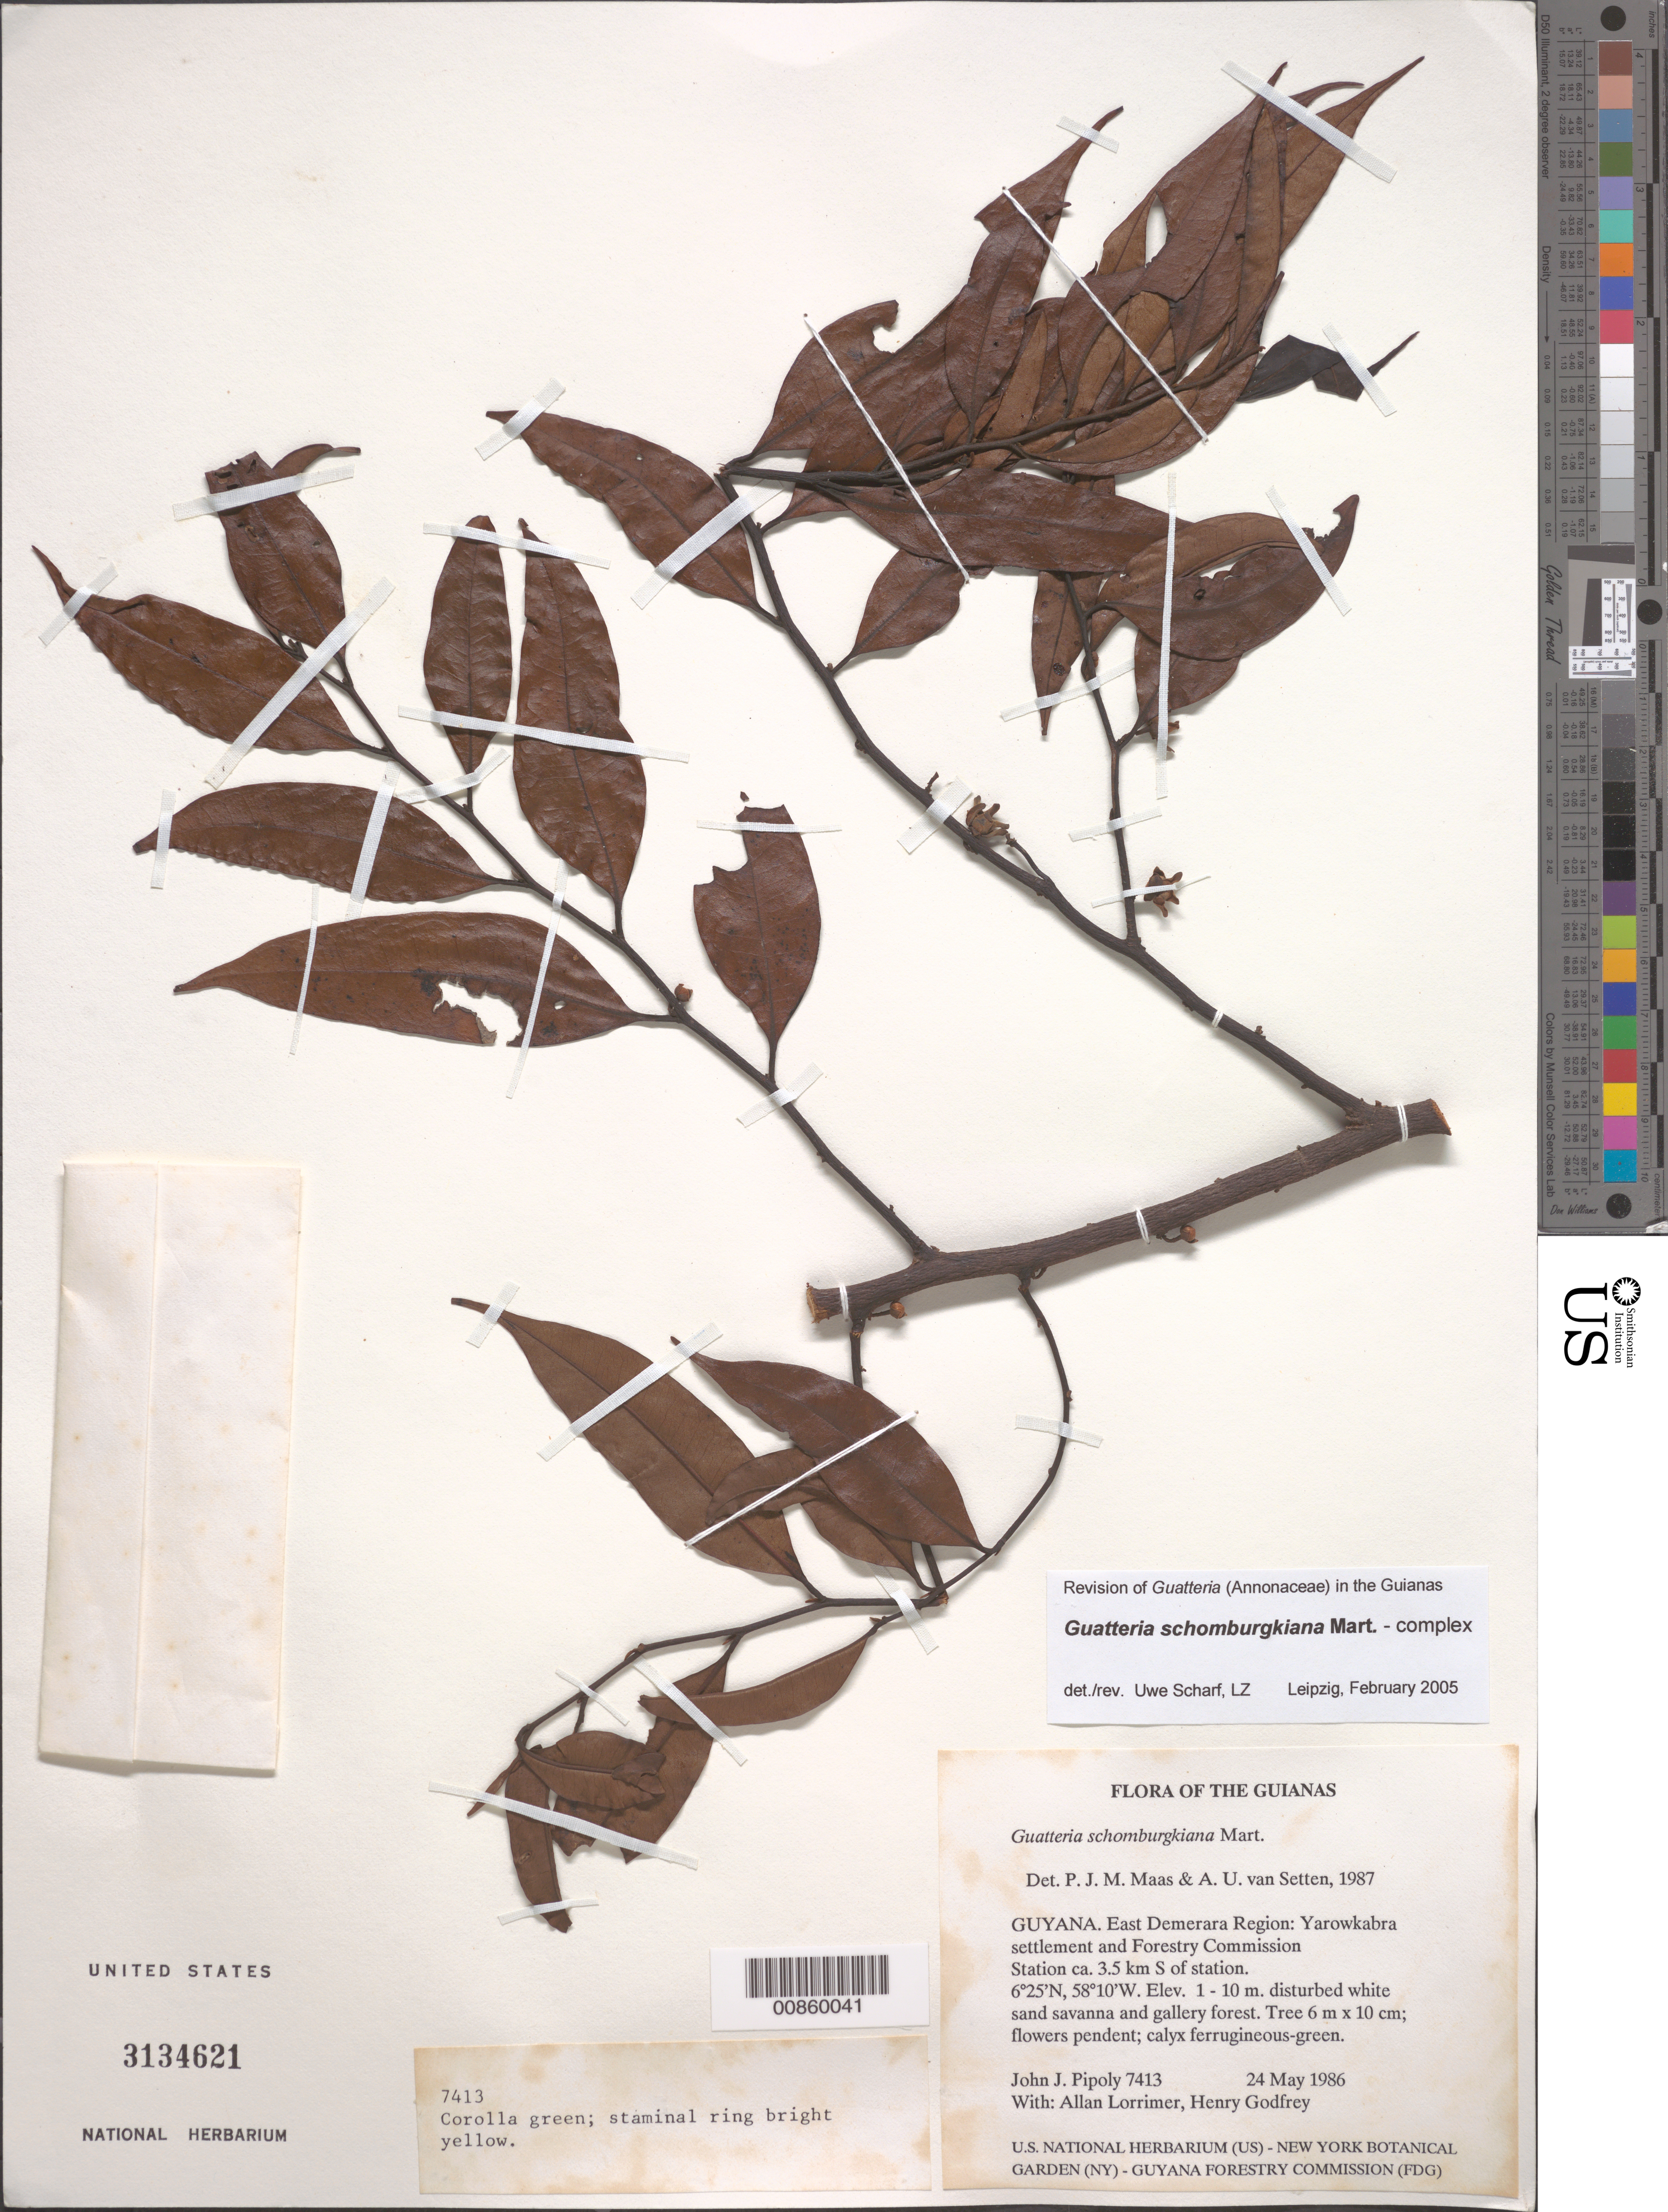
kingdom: Plantae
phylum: Tracheophyta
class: Magnoliopsida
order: Magnoliales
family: Annonaceae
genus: Guatteria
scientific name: Guatteria schomburgkiana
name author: Mart.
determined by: Scharf, U.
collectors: J. J. Pipoly, A. Lorrimer & H. Godfrey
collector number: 7413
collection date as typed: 24 May 1986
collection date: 1986-05-24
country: Guyana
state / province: Demerara-Mahaica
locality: Yarowkabra settlement and Forestry Commission Station ca. 3.5 km S of station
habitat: Disturbed white sand savanna and gallery forest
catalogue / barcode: US 3134621